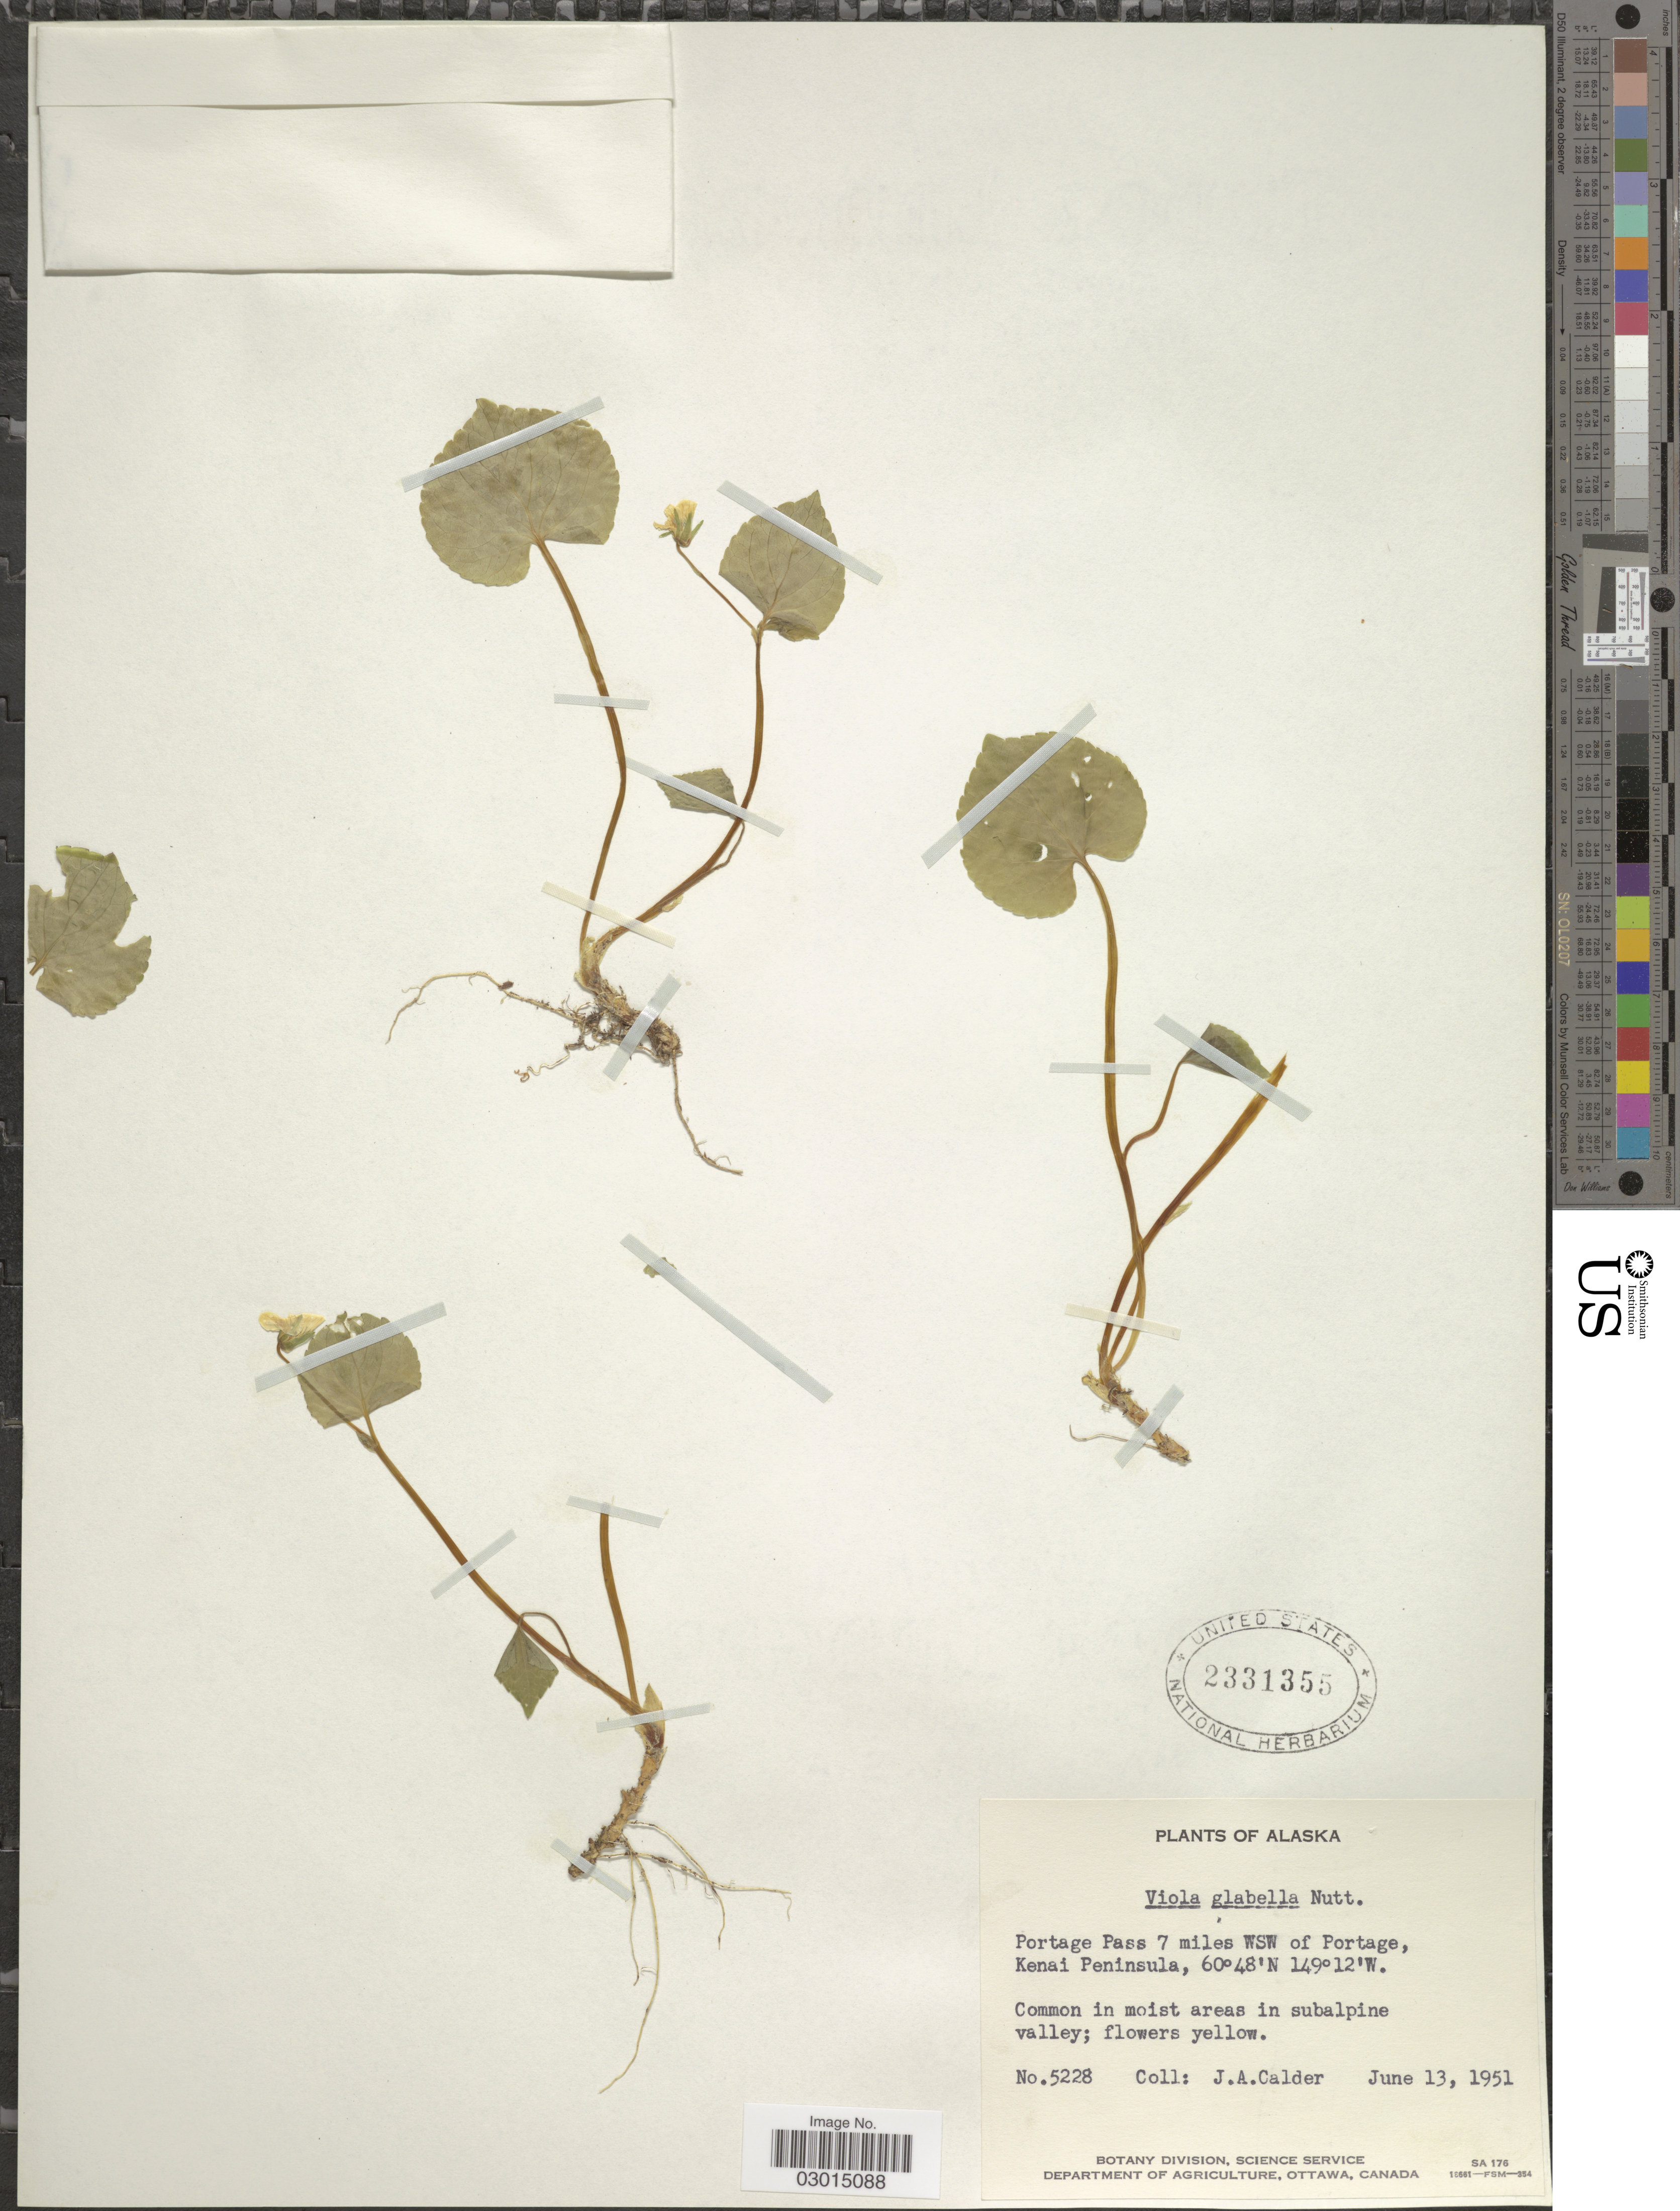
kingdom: Plantae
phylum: Tracheophyta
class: Magnoliopsida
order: Malpighiales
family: Violaceae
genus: Viola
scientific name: Viola glabella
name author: Nutt.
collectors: J. A. Calder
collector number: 5228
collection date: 1951-06-13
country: United States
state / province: Alaska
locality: Portage Pass 7 miles WSW of Portage, Kenai Peninsula.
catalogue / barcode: US 2331355